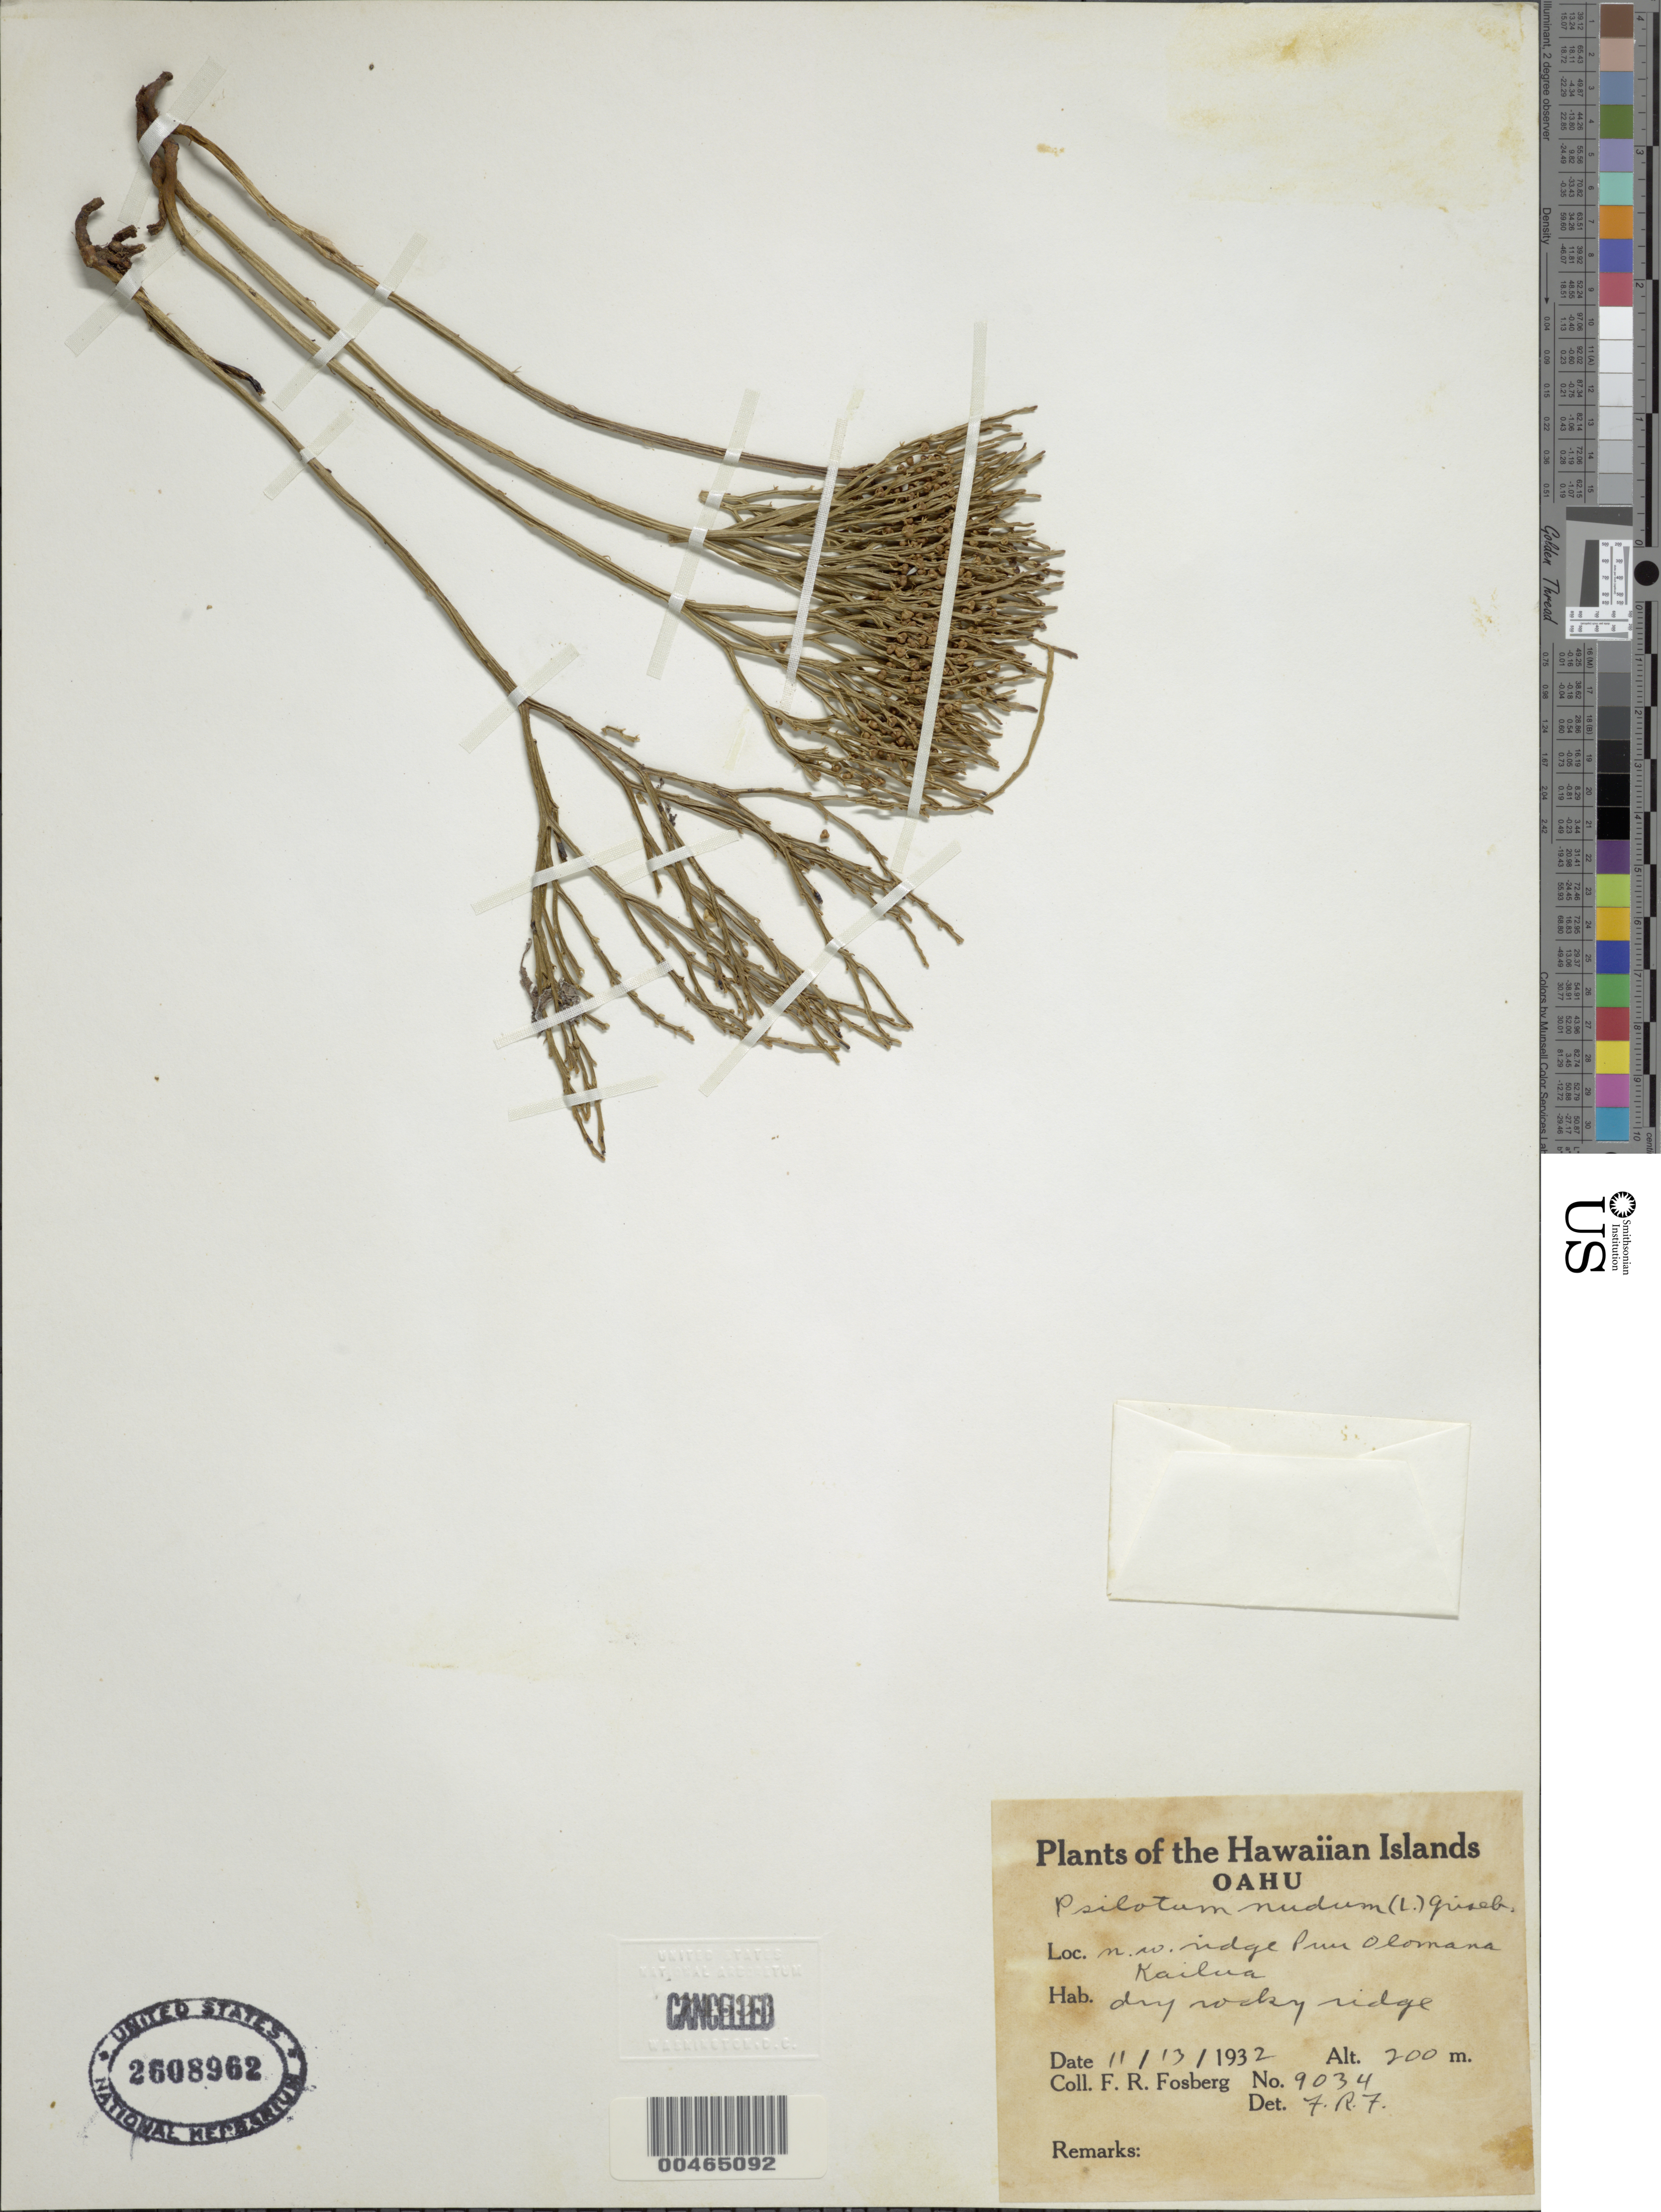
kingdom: Plantae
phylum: Tracheophyta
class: Polypodiopsida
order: Psilotales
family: Psilotaceae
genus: Psilotum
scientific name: Psilotum nudum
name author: (L.) P. Beauv.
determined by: Fosberg, F. R.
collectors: F. R. Fosberg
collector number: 9034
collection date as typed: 13 Nov 1932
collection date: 1932-11-13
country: United States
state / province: Hawaii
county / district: Honolulu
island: Oahu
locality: NW ridge Puu Olomana, Kailua, Oahu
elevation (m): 200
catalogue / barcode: US 2608962